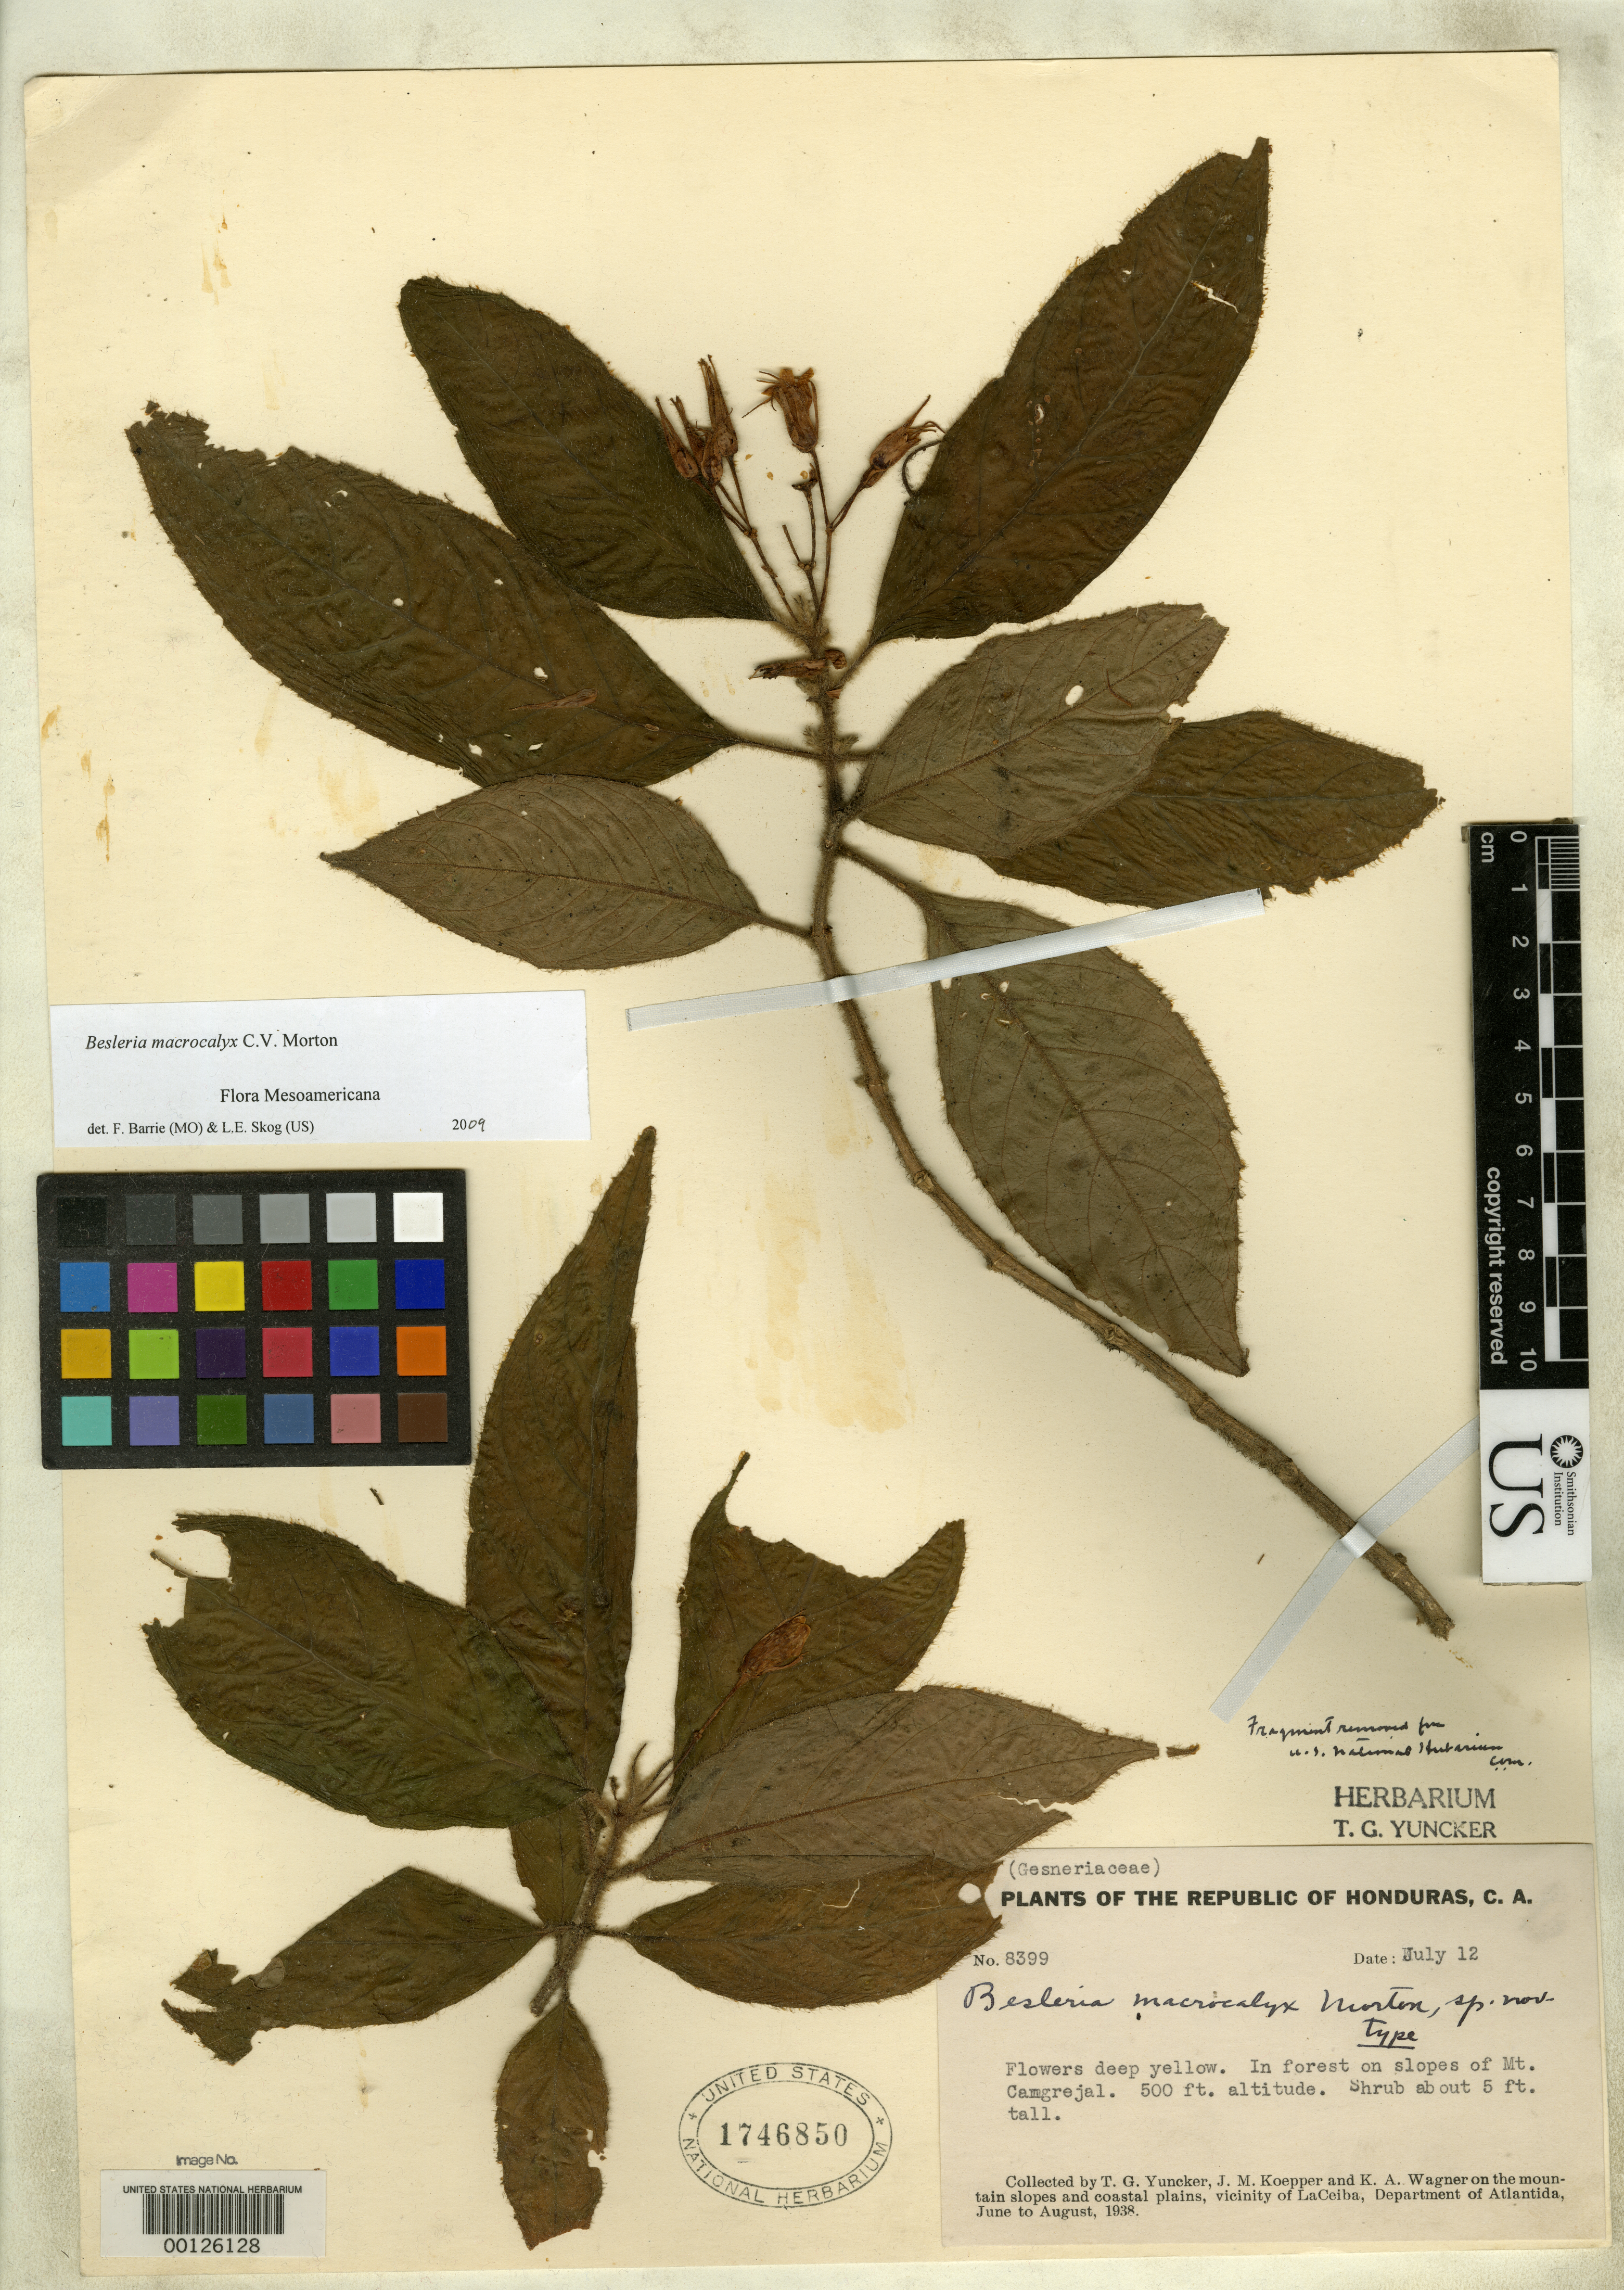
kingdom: Plantae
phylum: Tracheophyta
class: Magnoliopsida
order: Lamiales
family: Gesneriaceae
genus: Besleria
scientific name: Besleria macrocalyx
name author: C.V. Morton in Yunck.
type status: Holotype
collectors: T. G. Yuncker, J. M. Koepper & K. A. Wagner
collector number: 8399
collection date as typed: Jun 1938 to -- Aug 1938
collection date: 1938-06/1938-08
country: Honduras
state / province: Atlántida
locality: Slopes of Mt. Cangrejal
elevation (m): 150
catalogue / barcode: US 1746850